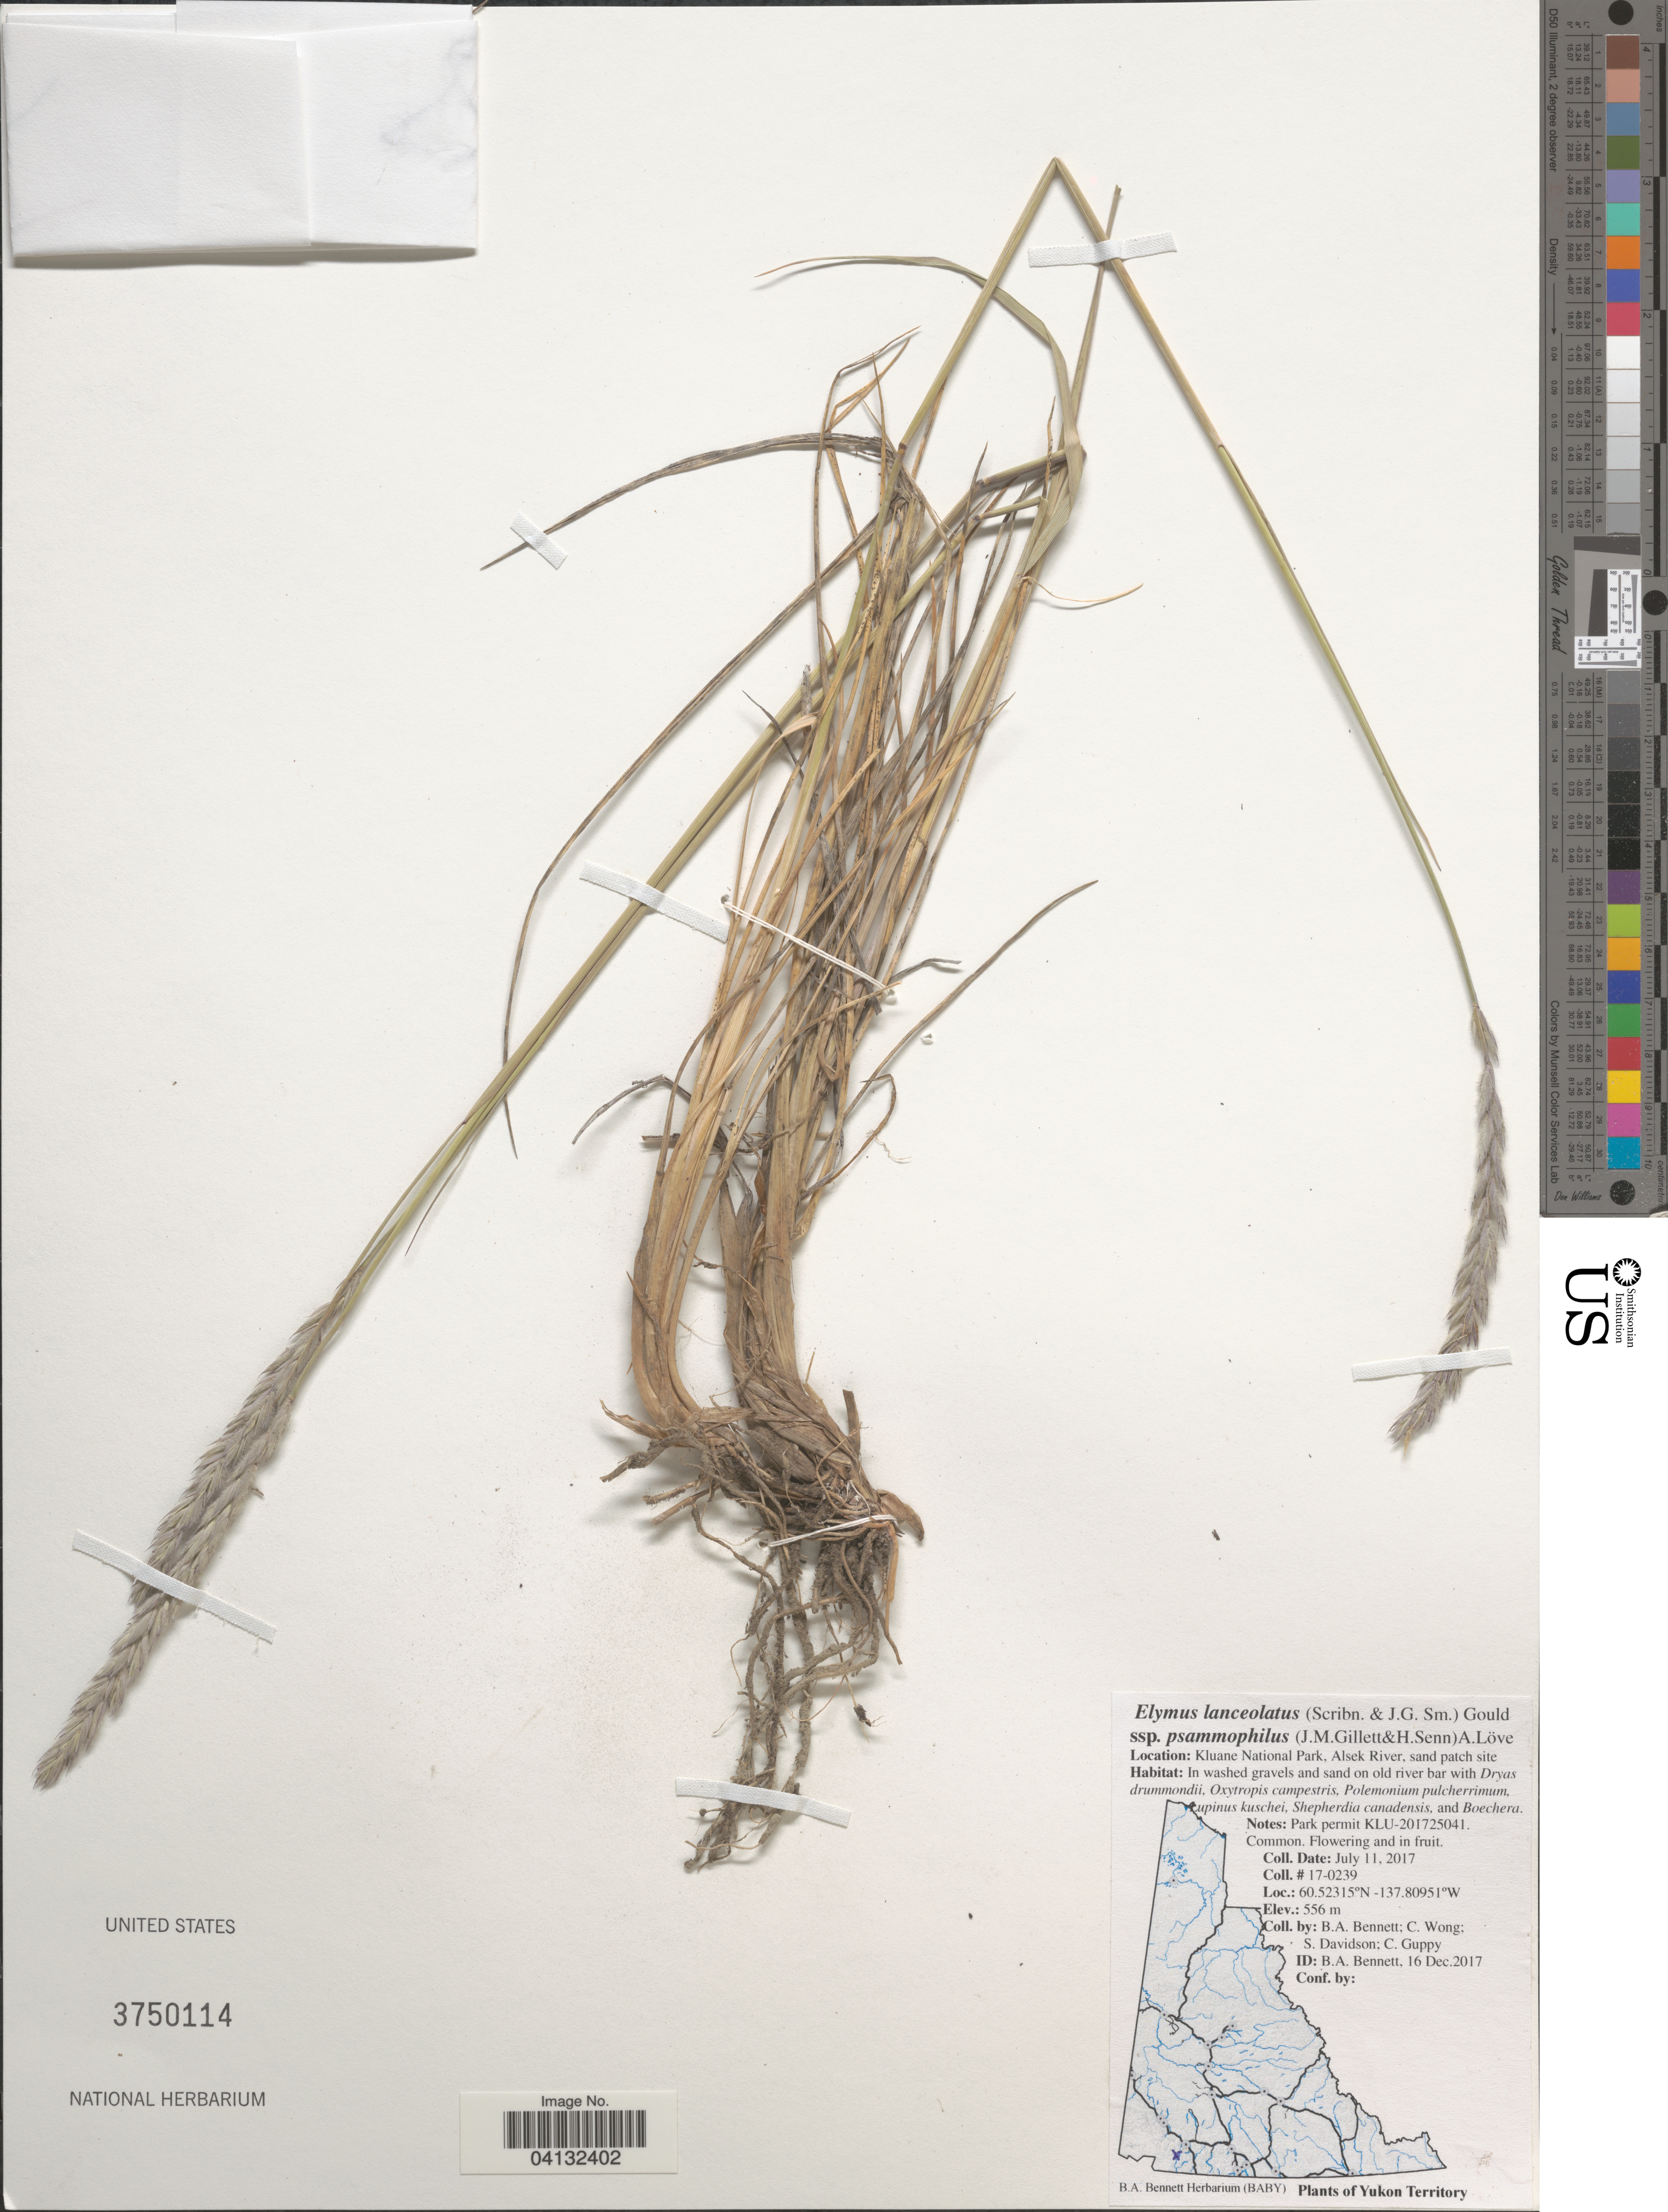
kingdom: Plantae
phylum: Tracheophyta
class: Liliopsida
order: Poales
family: Poaceae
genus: Elymus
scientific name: Elymus lanceolatus subsp. psammophilus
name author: (J.M. Gillett & H. Senn) Á. Löve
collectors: B. A. Bennett, C. Wong, S. Davidson & C. Guppy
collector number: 17-0239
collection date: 2017-07-11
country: Canada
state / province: Yukon Territory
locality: Kluane National Park, Alsek River.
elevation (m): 556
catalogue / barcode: US 3750114